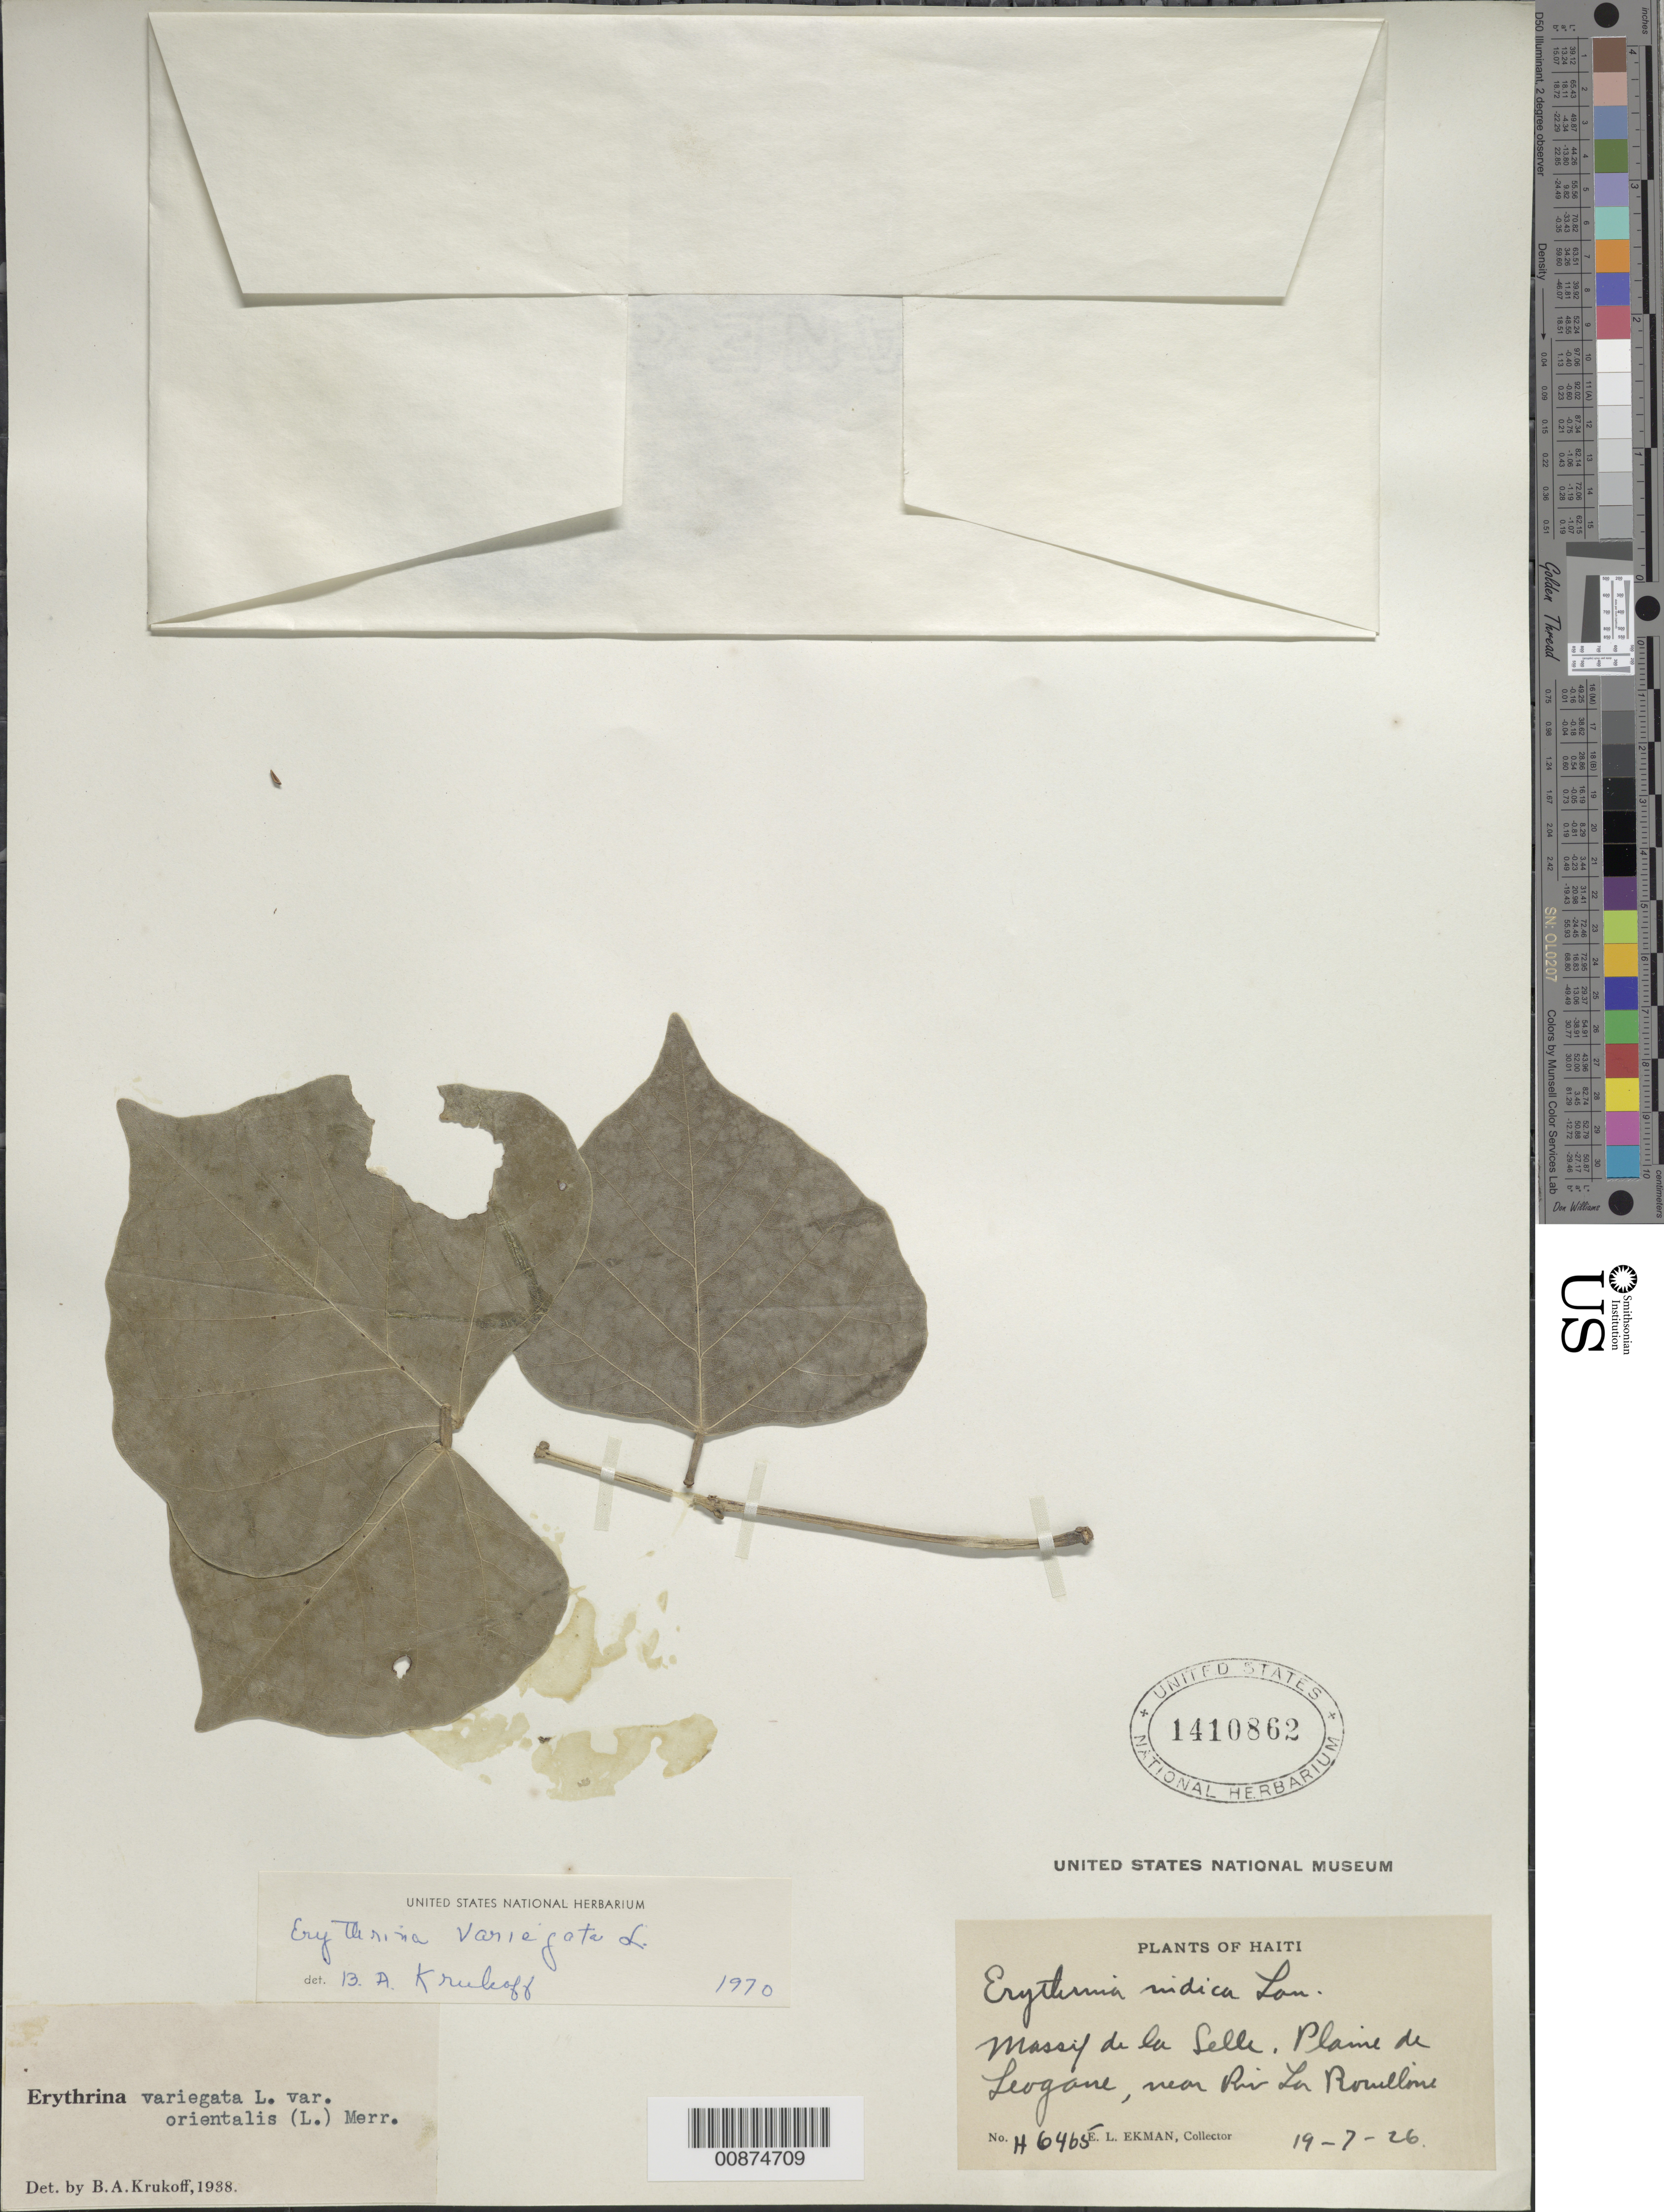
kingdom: Plantae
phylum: Tracheophyta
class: Magnoliopsida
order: Fabales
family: Fabaceae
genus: Erythrina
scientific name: Erythrina variegata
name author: L.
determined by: Krukoff, B. A.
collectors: E. L. Ekman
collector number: H 6465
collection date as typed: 19 Jul 1926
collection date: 1926-07-19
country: Haiti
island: Hispaniola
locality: Massif de la Selle, Plaine de Léogane, near Riv. La Rouillone.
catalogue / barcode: US 1410862